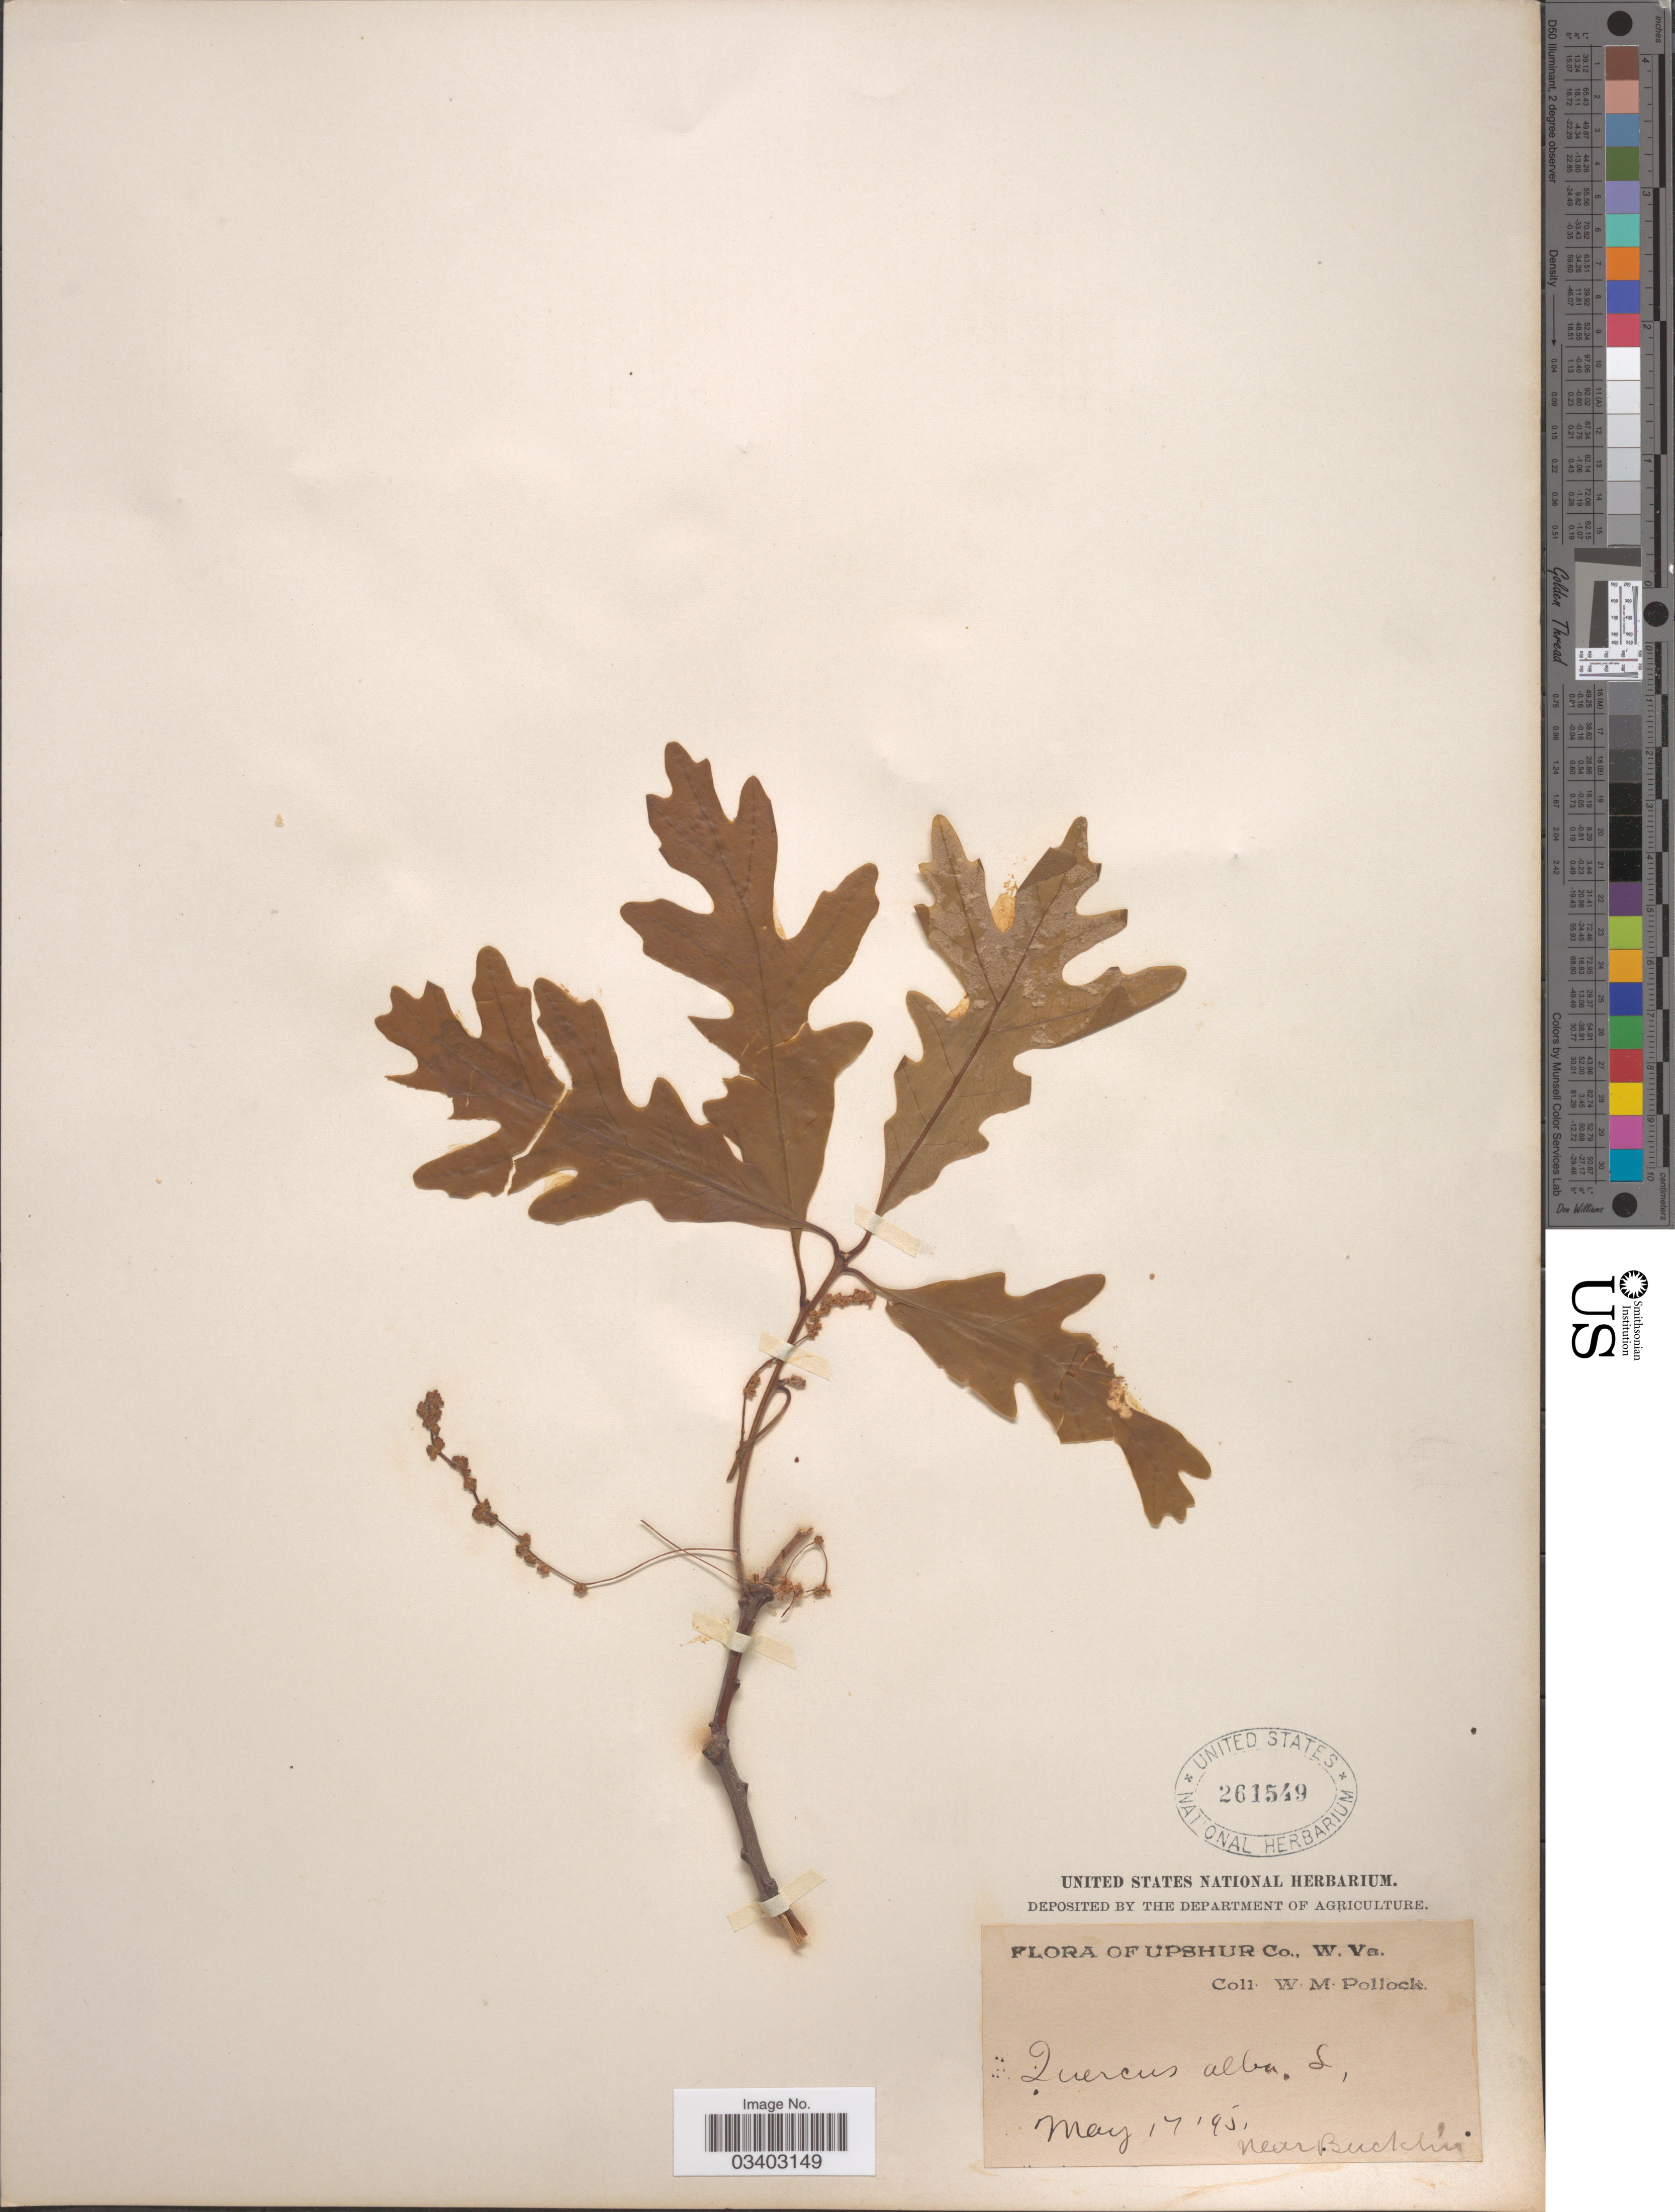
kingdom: Plantae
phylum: Tracheophyta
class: Magnoliopsida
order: Fagales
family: Fagaceae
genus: Quercus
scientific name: Quercus alba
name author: L.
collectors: W. M. Pollock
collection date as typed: Transcribed d/m/y: 17/5/95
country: United States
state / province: West Virginia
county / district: Upshur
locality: Near Bucklin.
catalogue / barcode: US 261549